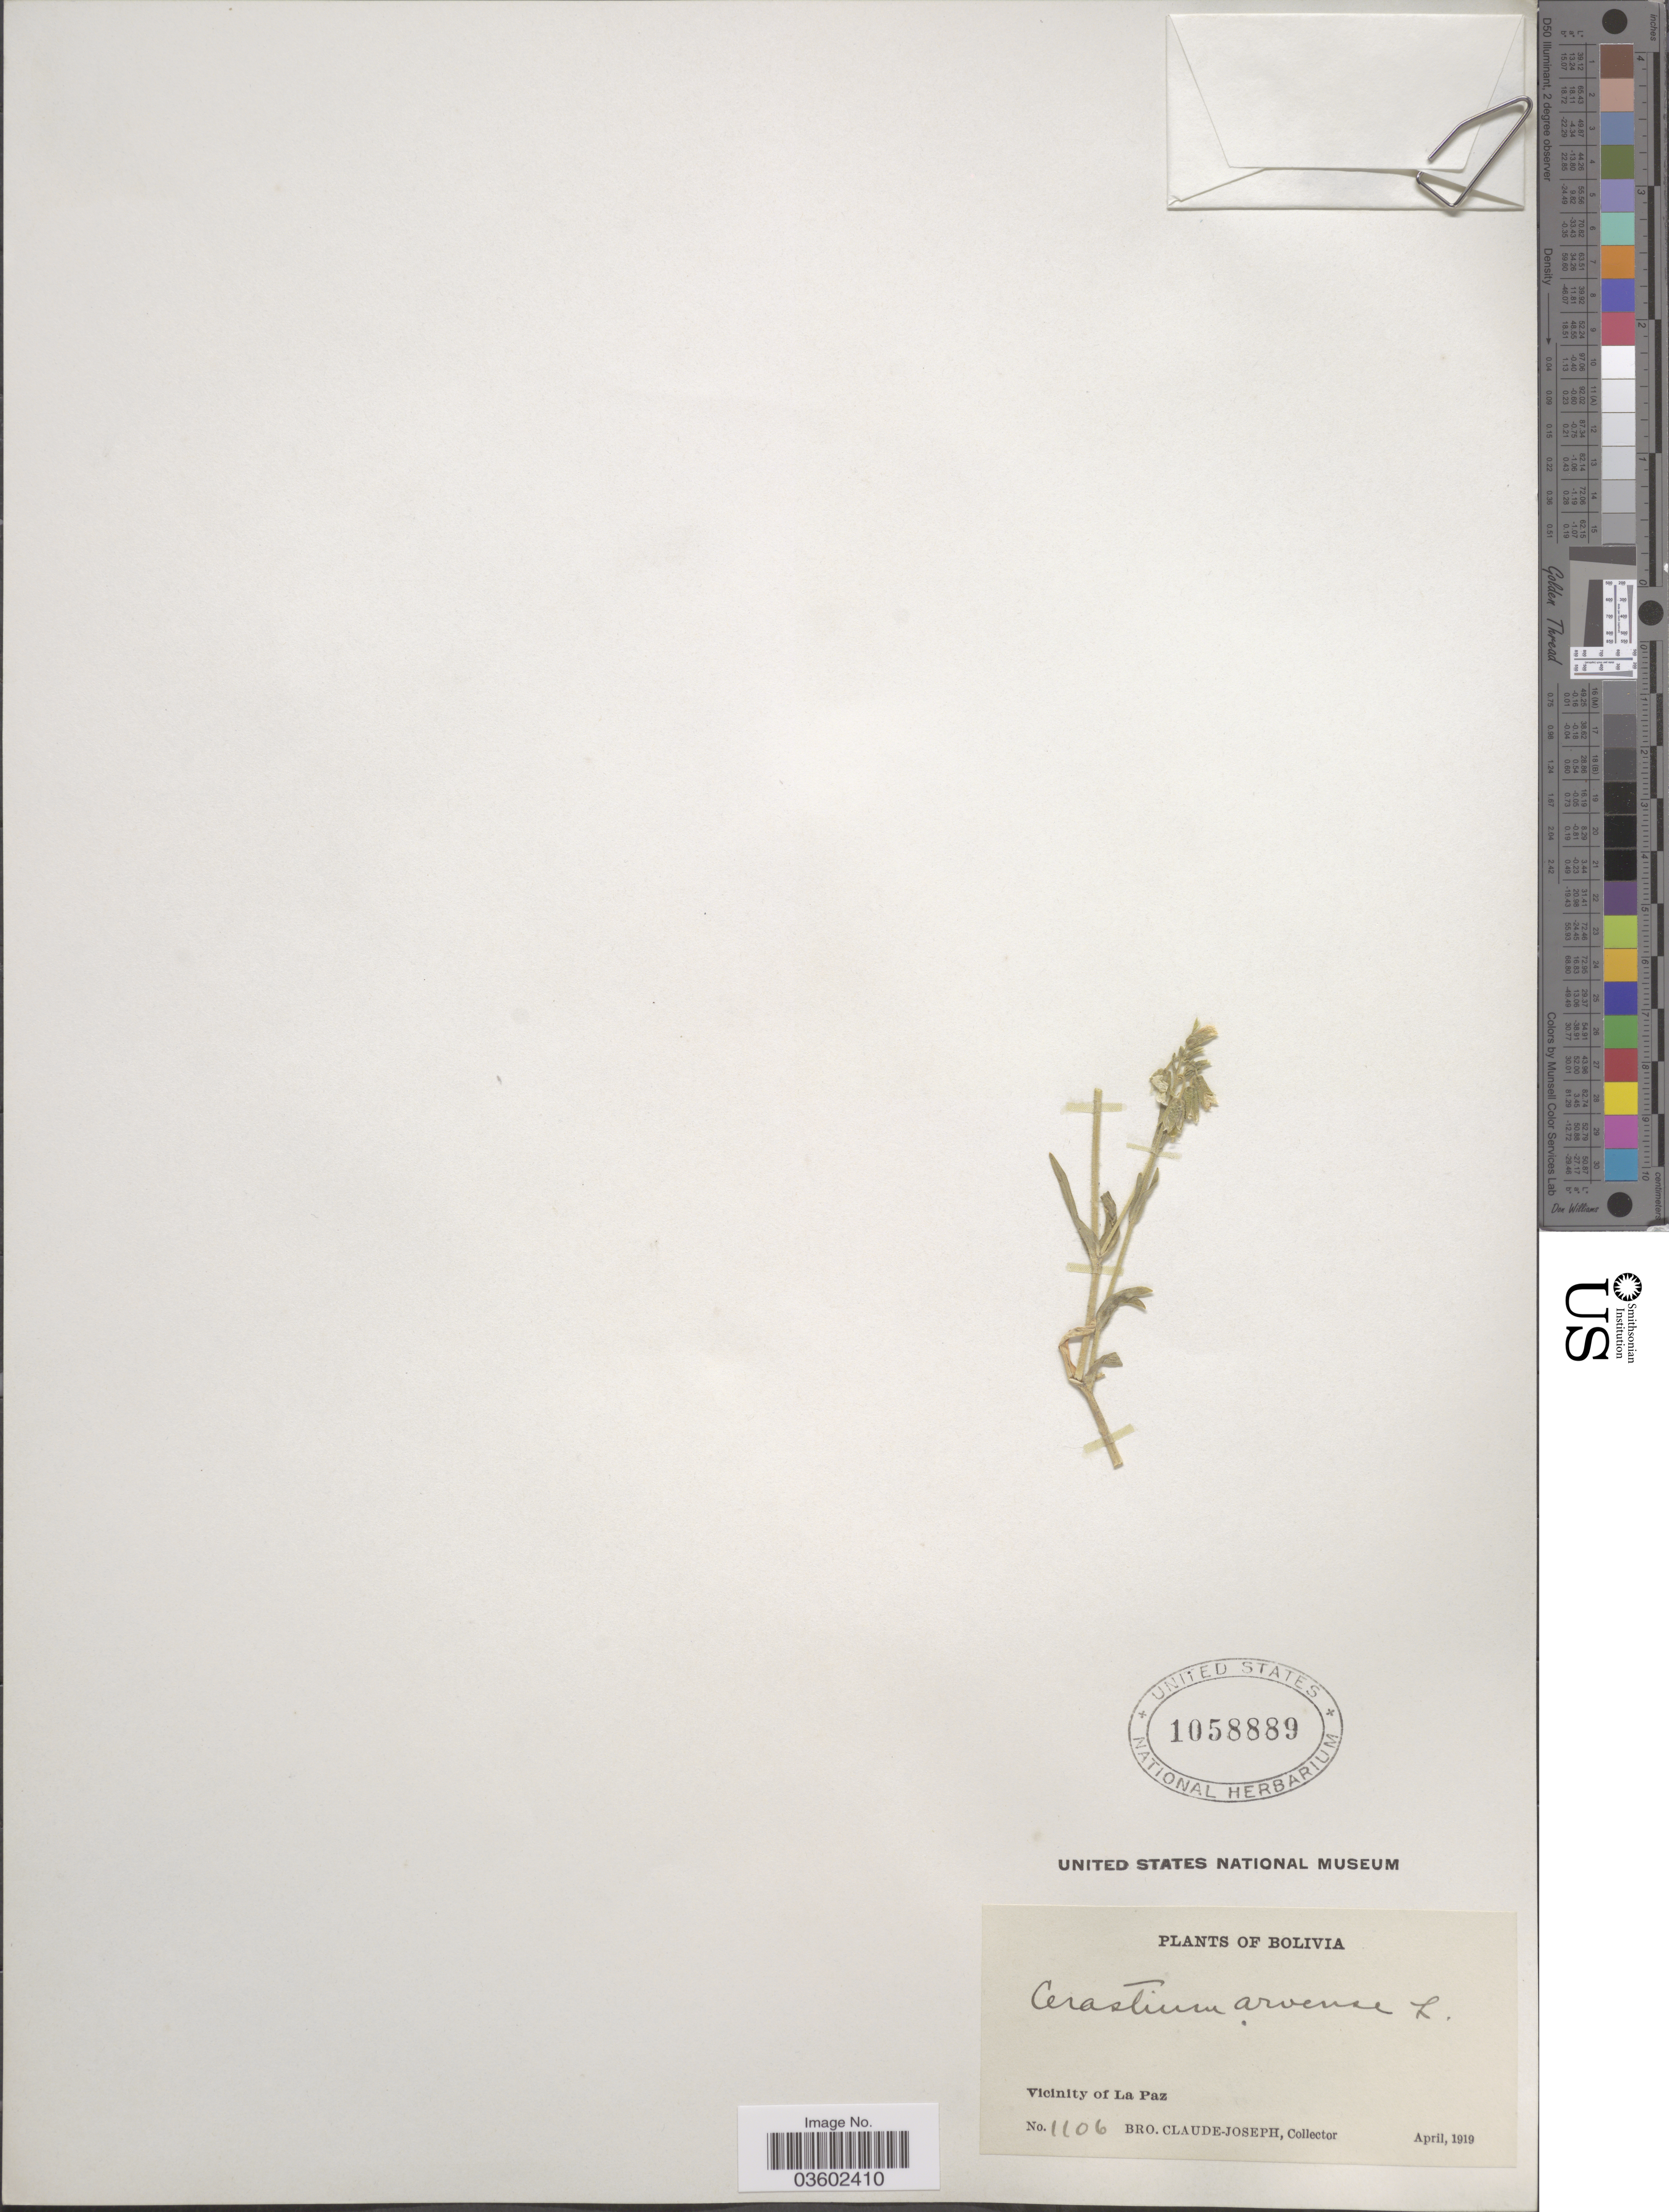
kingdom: Plantae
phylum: Tracheophyta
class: Magnoliopsida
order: Caryophyllales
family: Caryophyllaceae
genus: Cerastium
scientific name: Cerastium arvense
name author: L.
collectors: Bro. Claude-Joseph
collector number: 1106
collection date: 1919-04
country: Bolivia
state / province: La Paz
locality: Vicinity of La Paz.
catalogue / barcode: US 1058889